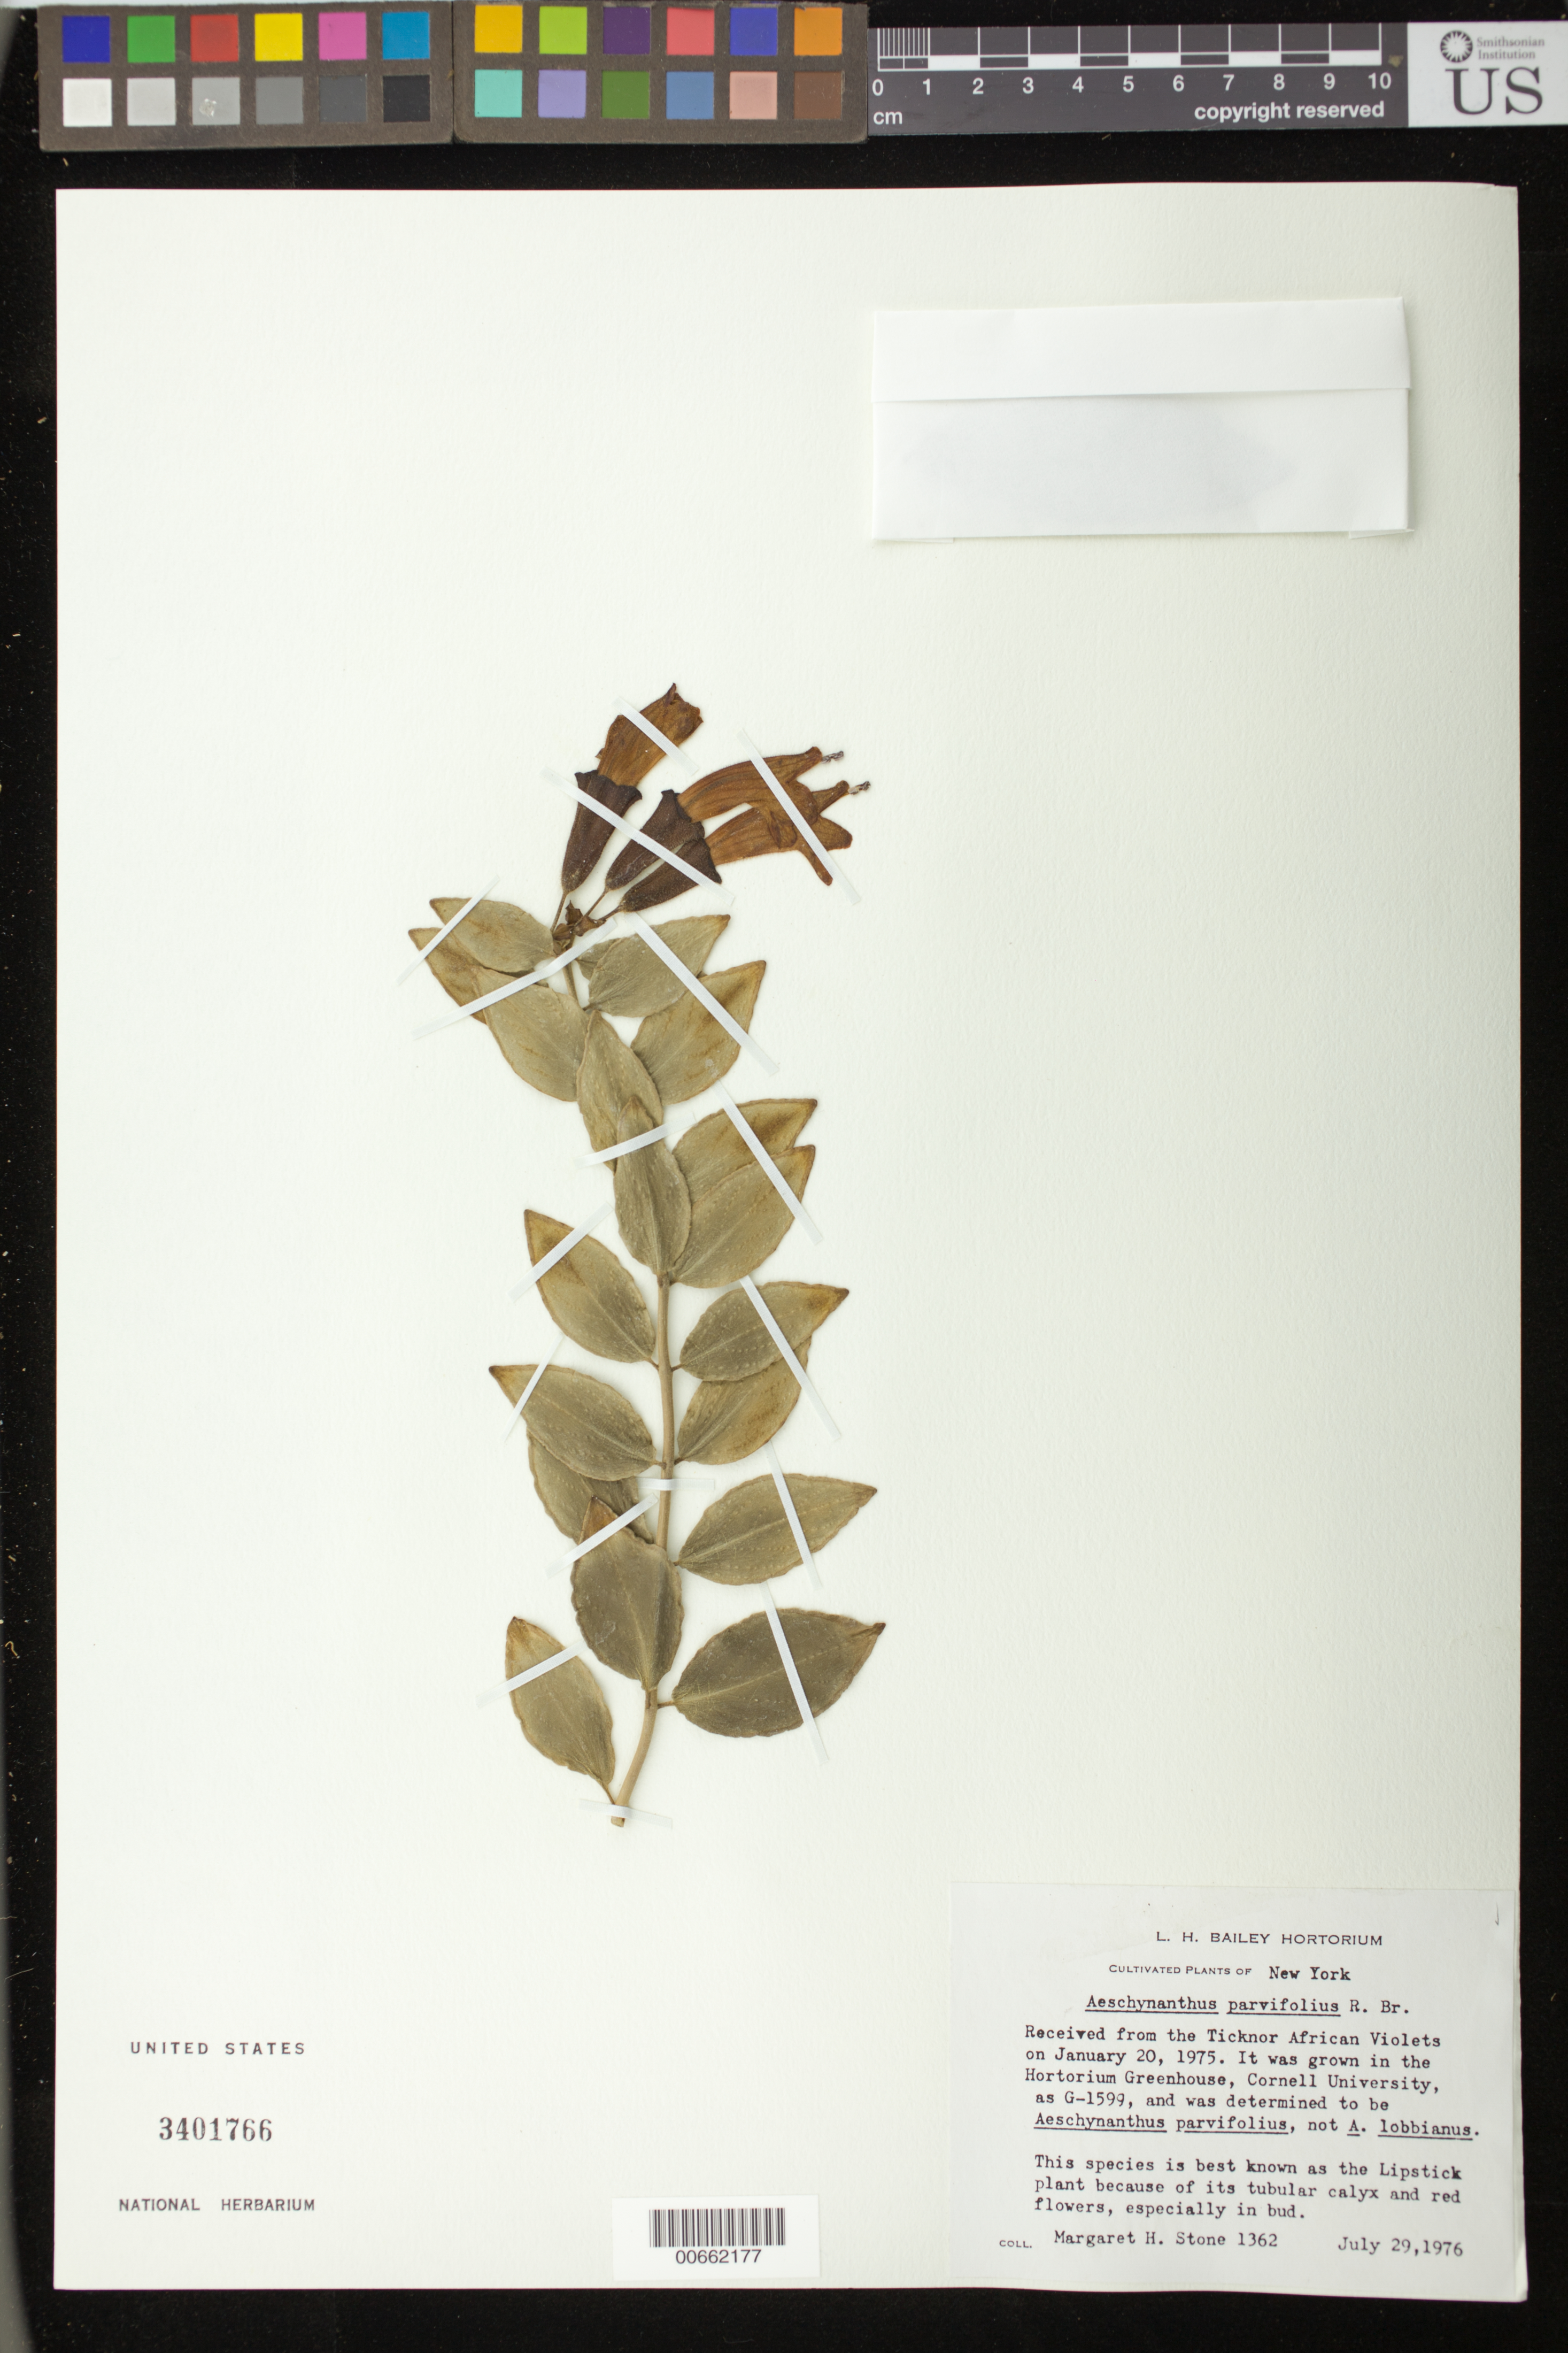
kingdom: Plantae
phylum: Tracheophyta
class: Magnoliopsida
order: Lamiales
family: Gesneriaceae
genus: Aeschynanthus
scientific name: Aeschynanthus parvifolius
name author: R. Br.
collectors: M. Stone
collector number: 1362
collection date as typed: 29 Jul 1976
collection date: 1976-07-29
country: United States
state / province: New York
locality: Grown in the Hortorium Greenhouse, Cornell University [Ithaca, New York]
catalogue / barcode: US 3401766